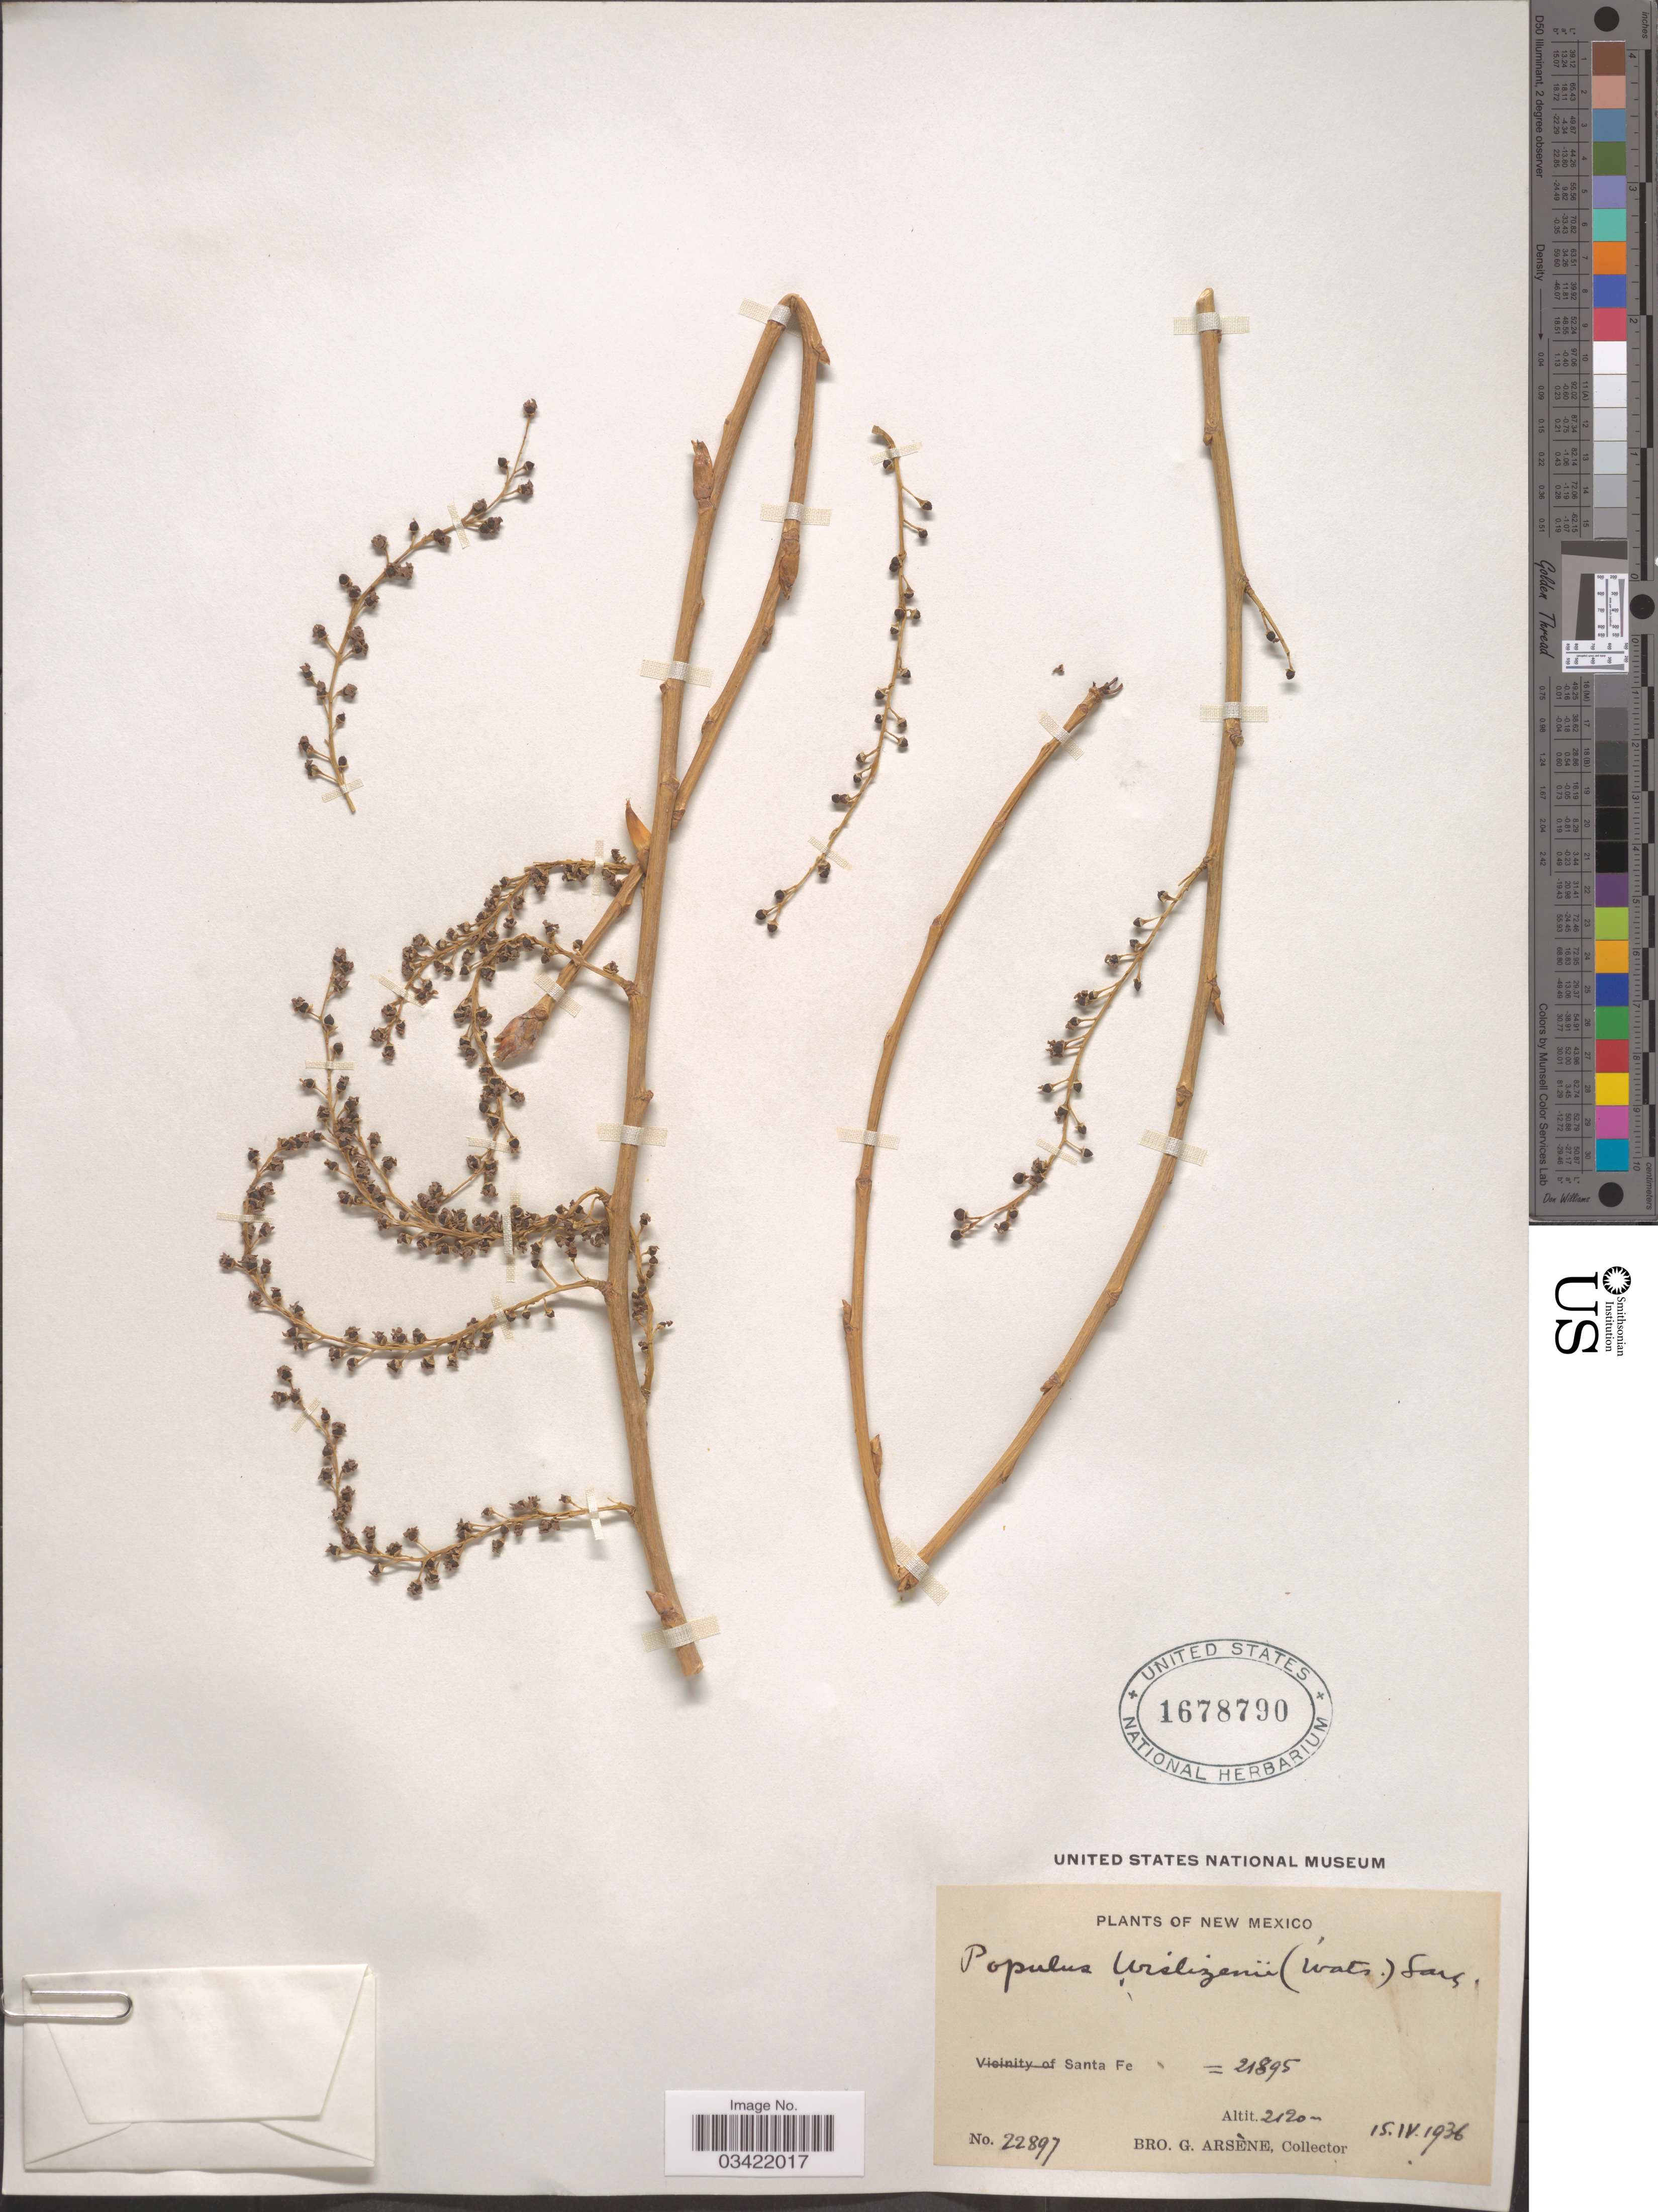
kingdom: Plantae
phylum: Tracheophyta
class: Magnoliopsida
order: Malpighiales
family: Salicaceae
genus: Populus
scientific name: Populus deltoides subsp. wislizeni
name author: (S. Watson) Eckenw.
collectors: Bro. G. Arsène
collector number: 22897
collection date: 1936-04-15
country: United States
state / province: New Mexico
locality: Santa Fe.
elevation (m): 2120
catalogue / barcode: US 1678790